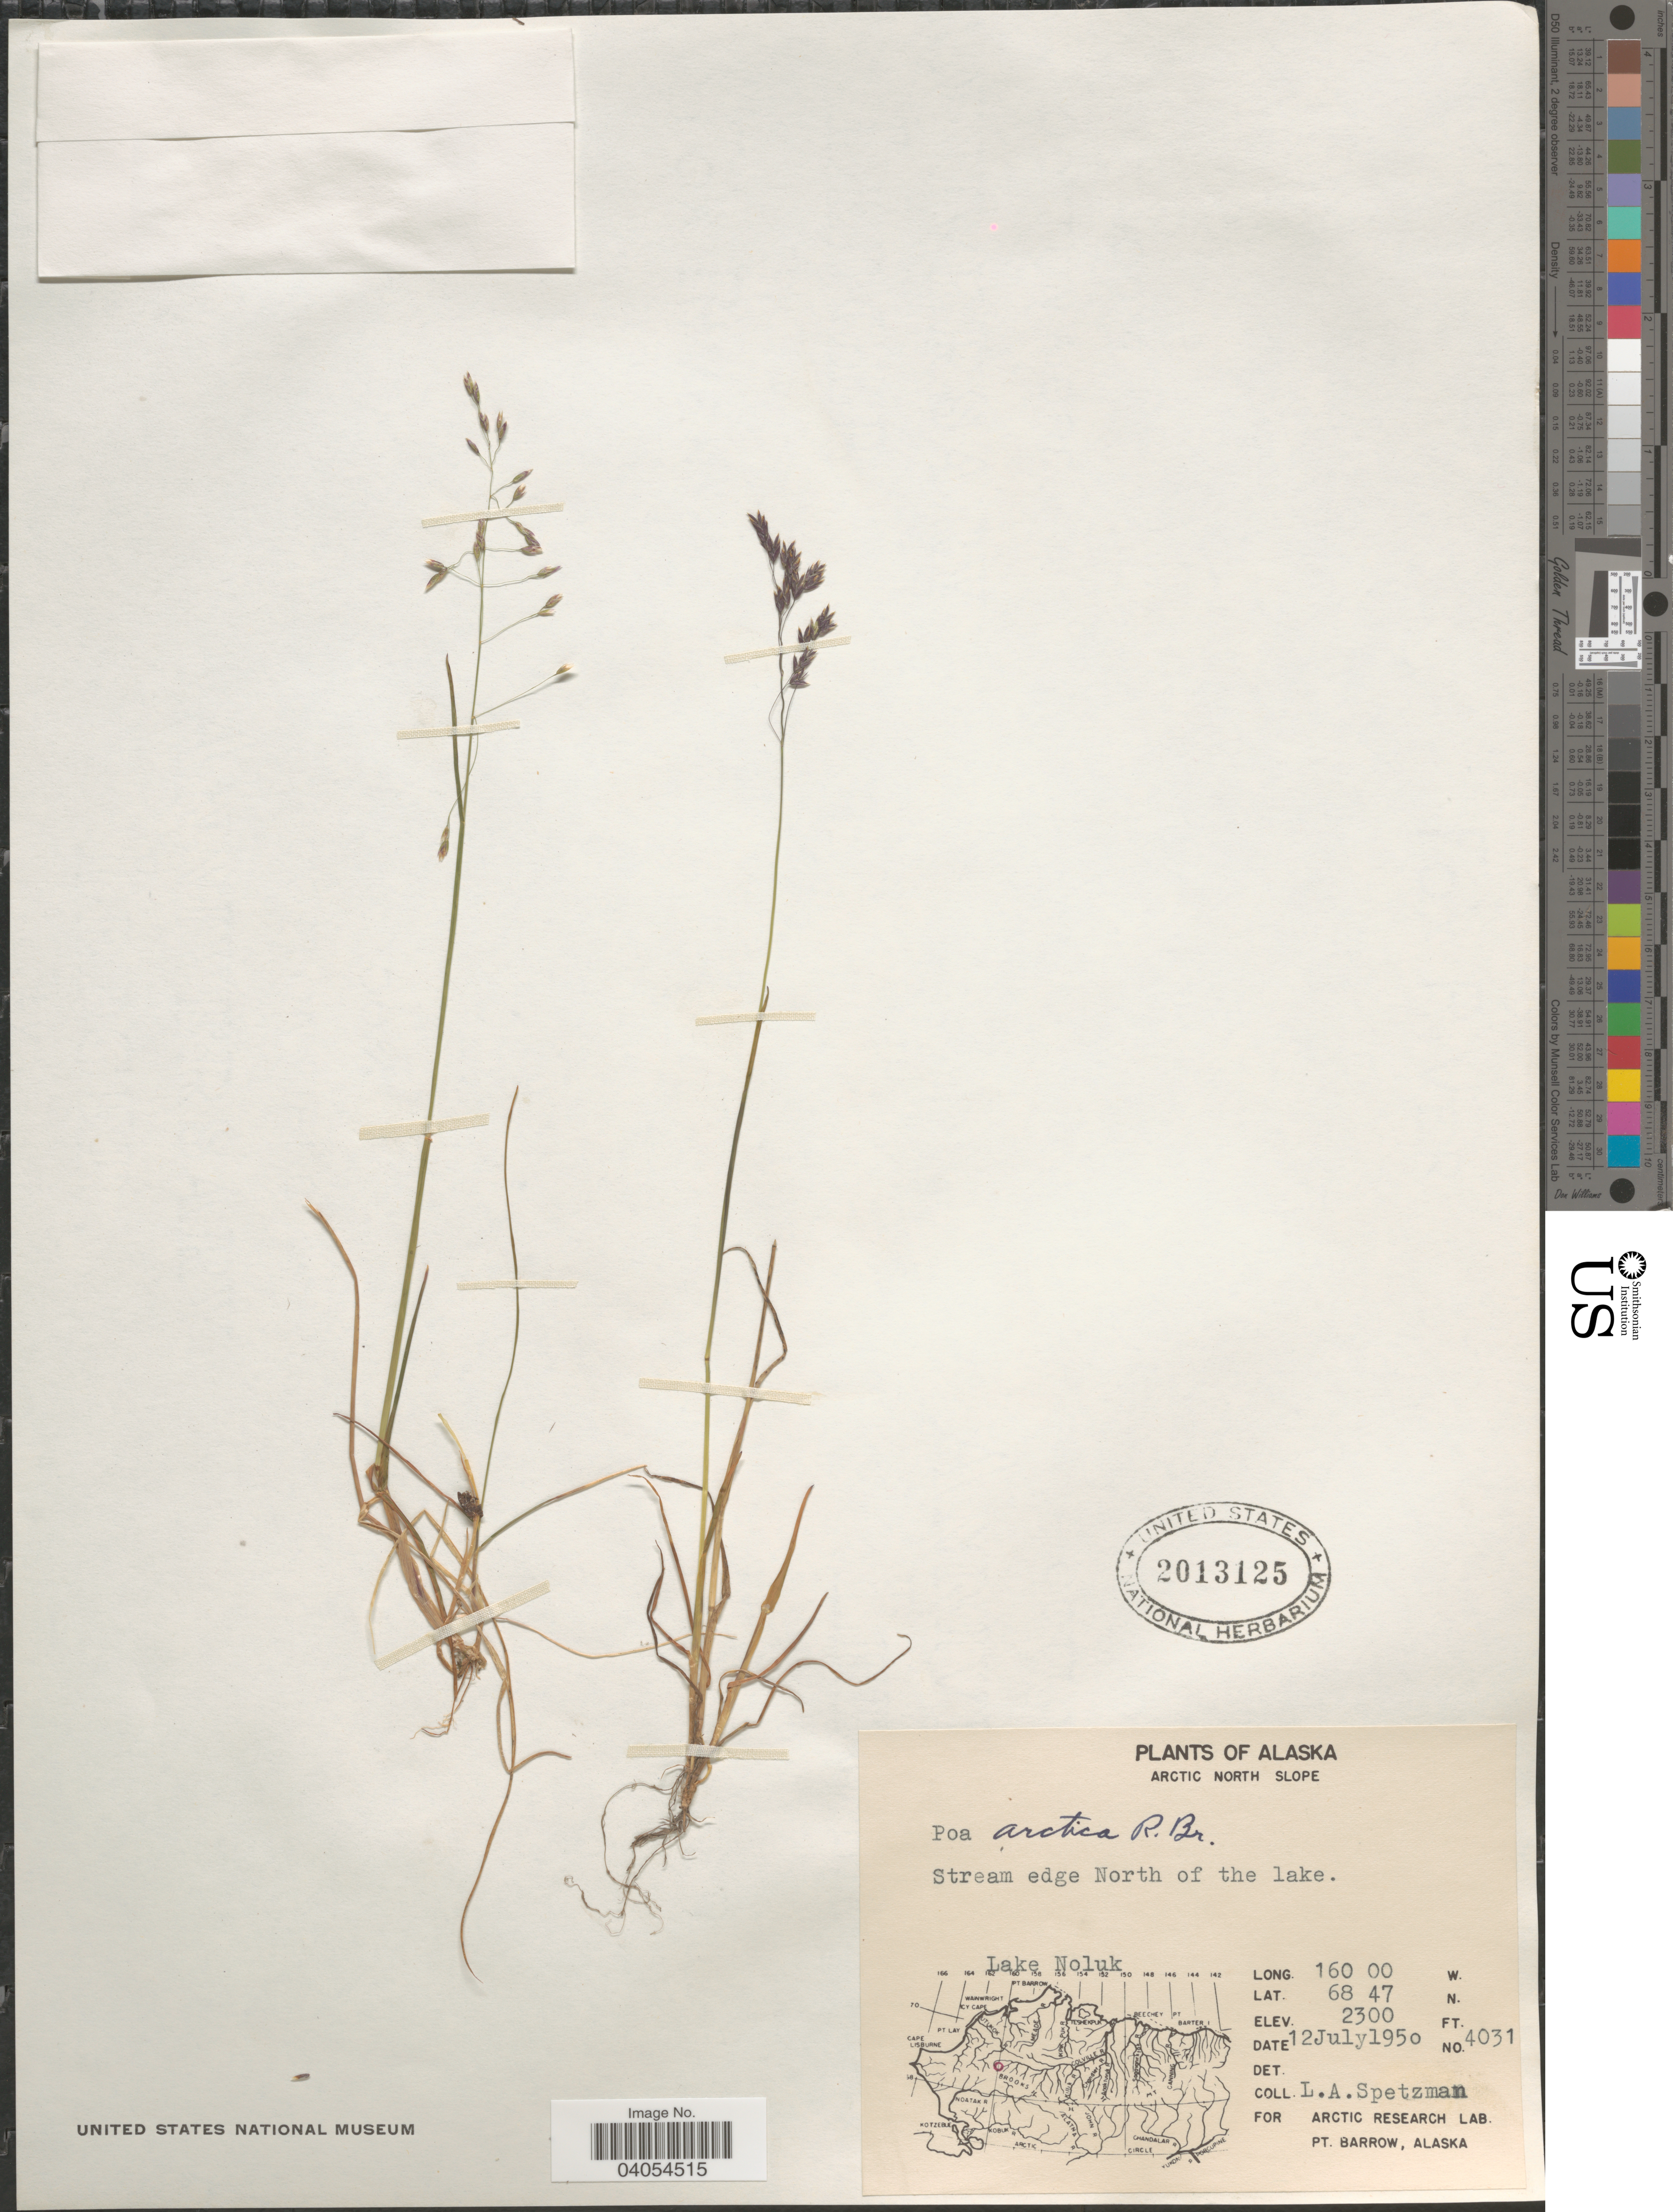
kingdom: Plantae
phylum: Tracheophyta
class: Liliopsida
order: Poales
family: Poaceae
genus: Poa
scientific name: Poa arctica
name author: R. Br.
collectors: L. Spetzman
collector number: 4031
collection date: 1950-07-12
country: United States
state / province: Alaska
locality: Arctic North Slope. Stream edge North of the Lake. Lake Noluk.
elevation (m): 701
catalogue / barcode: US 2013125